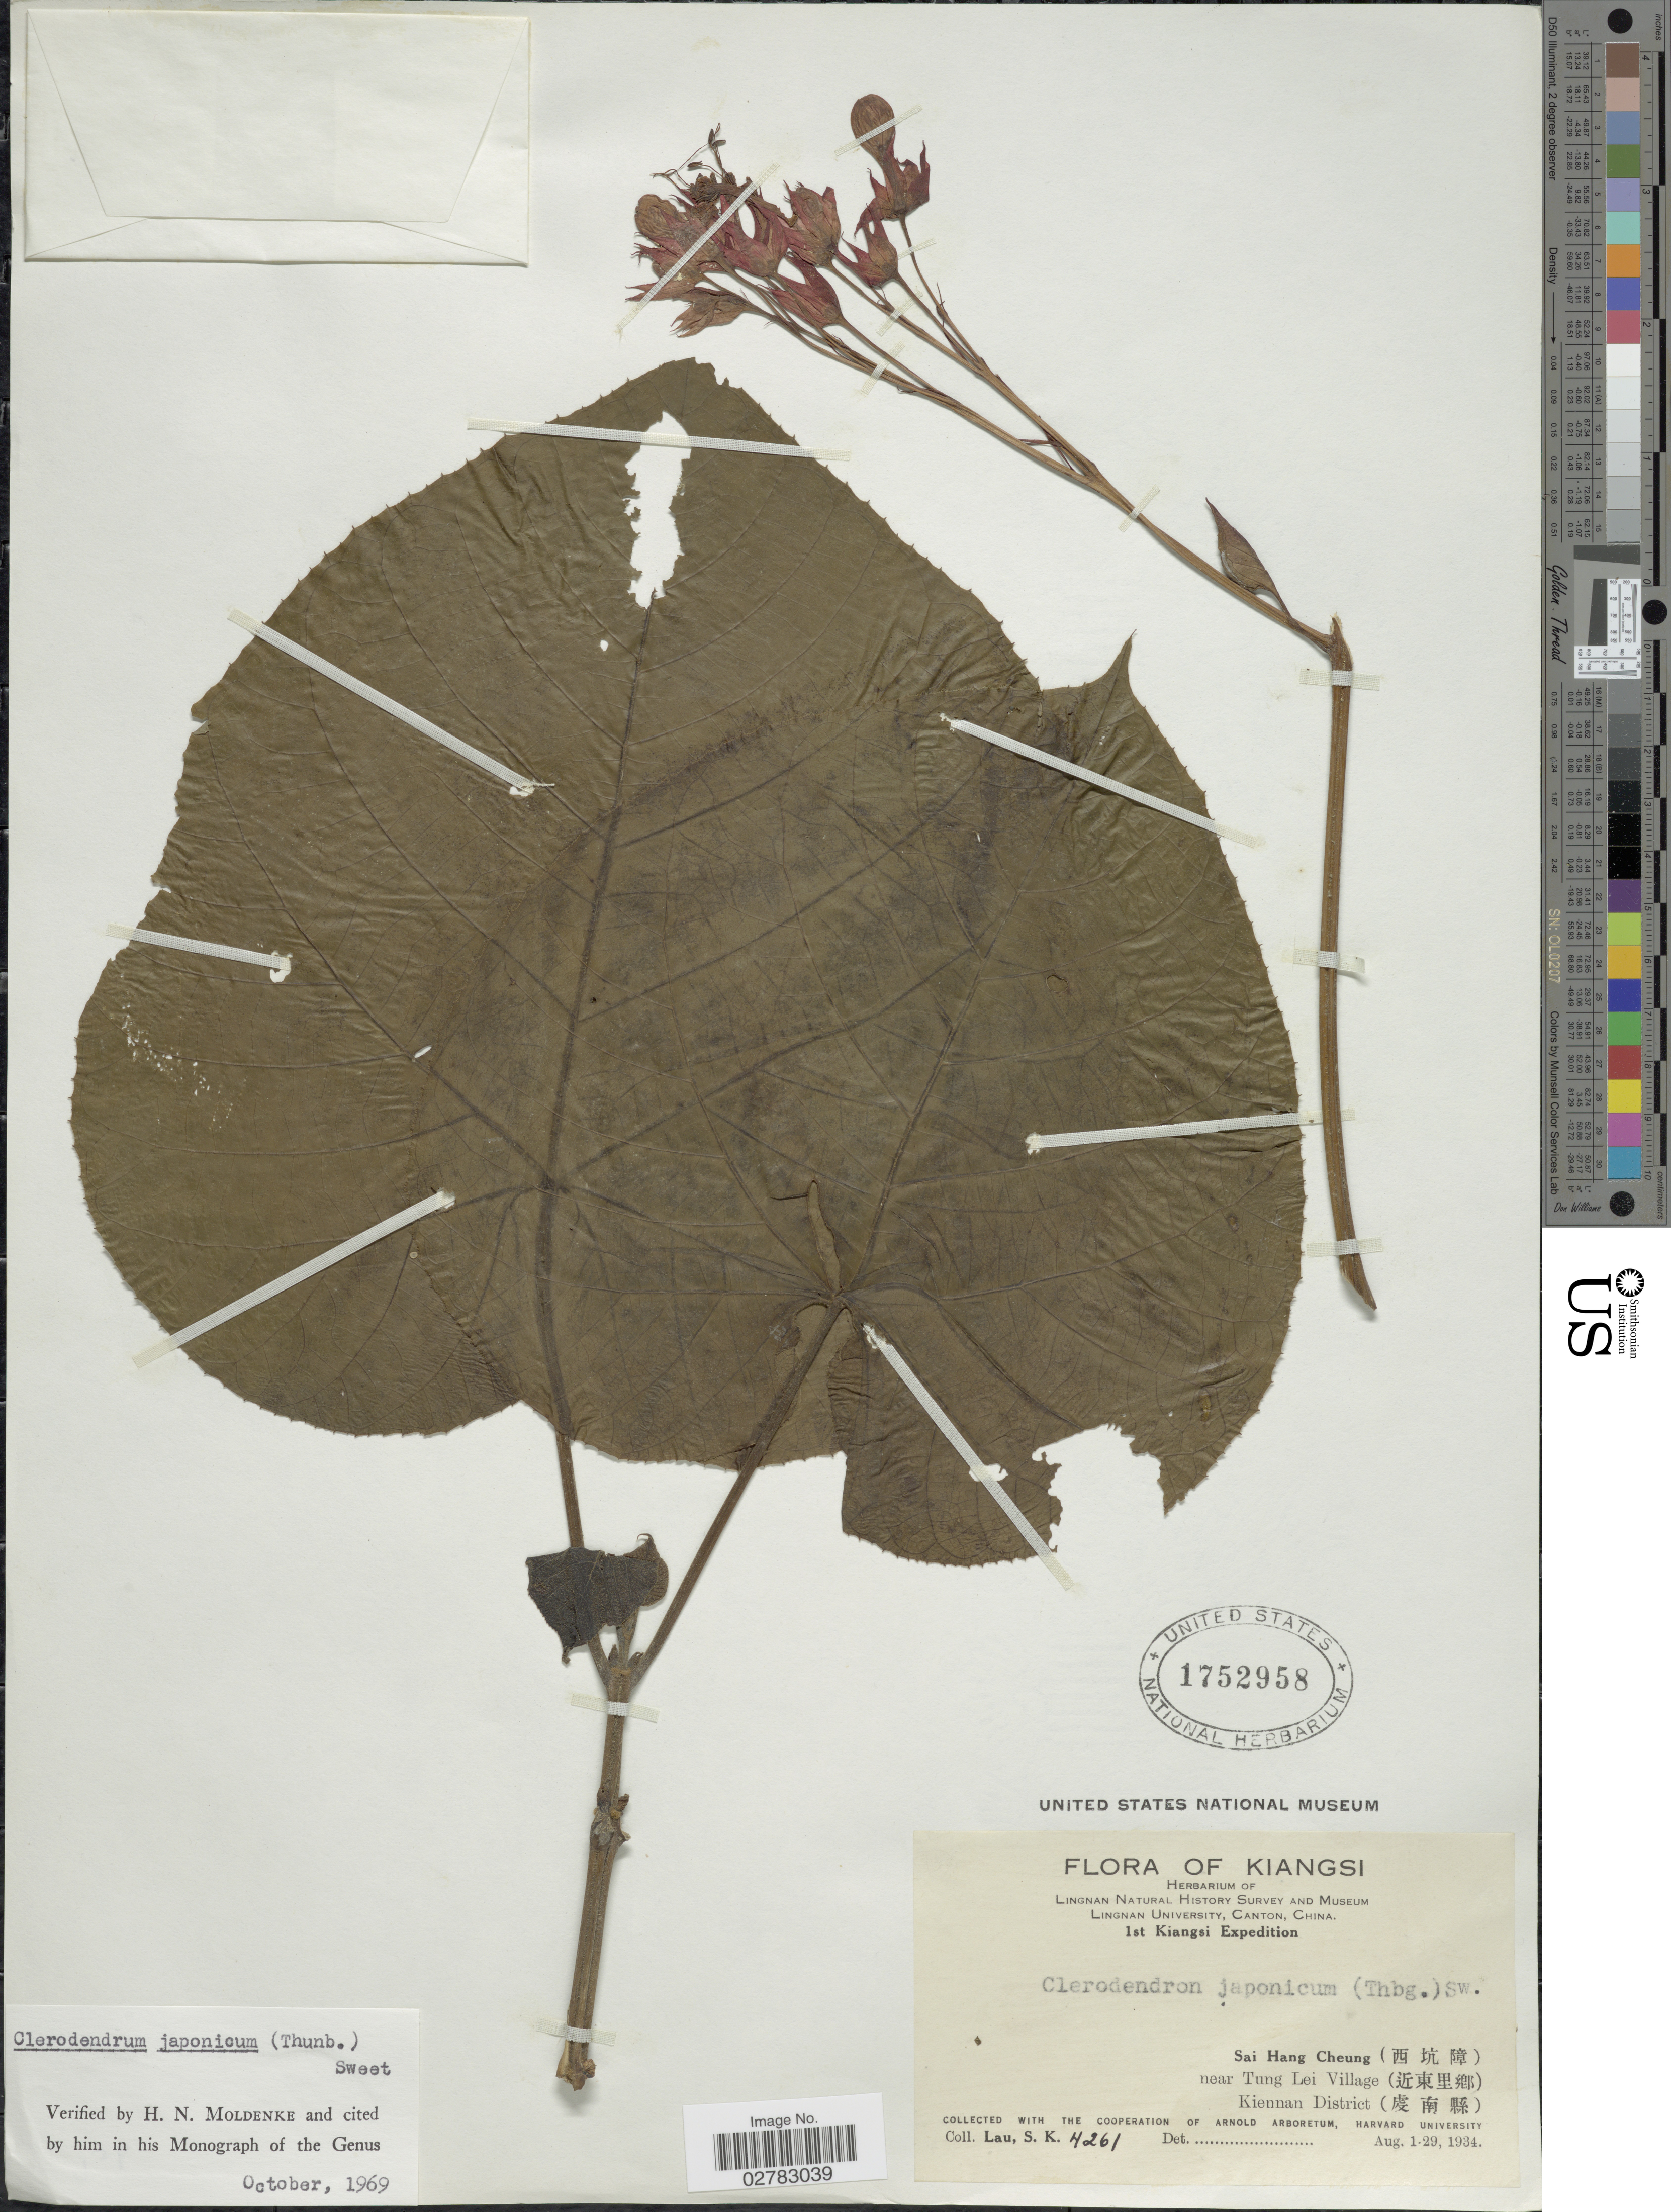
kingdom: Plantae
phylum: Tracheophyta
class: Magnoliopsida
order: Lamiales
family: Lamiaceae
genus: Clerodendrum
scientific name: Clerodendrum japonicum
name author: (Thunb.) Sweet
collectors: S. K. Lau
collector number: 4261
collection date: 1934-08-01/1934-08-29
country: China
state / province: Jiangxi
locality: Kiangsi. Sai Hang Cheung (X) near Tung Lei Village (X). Kiennan District (X).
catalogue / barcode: US 1752958